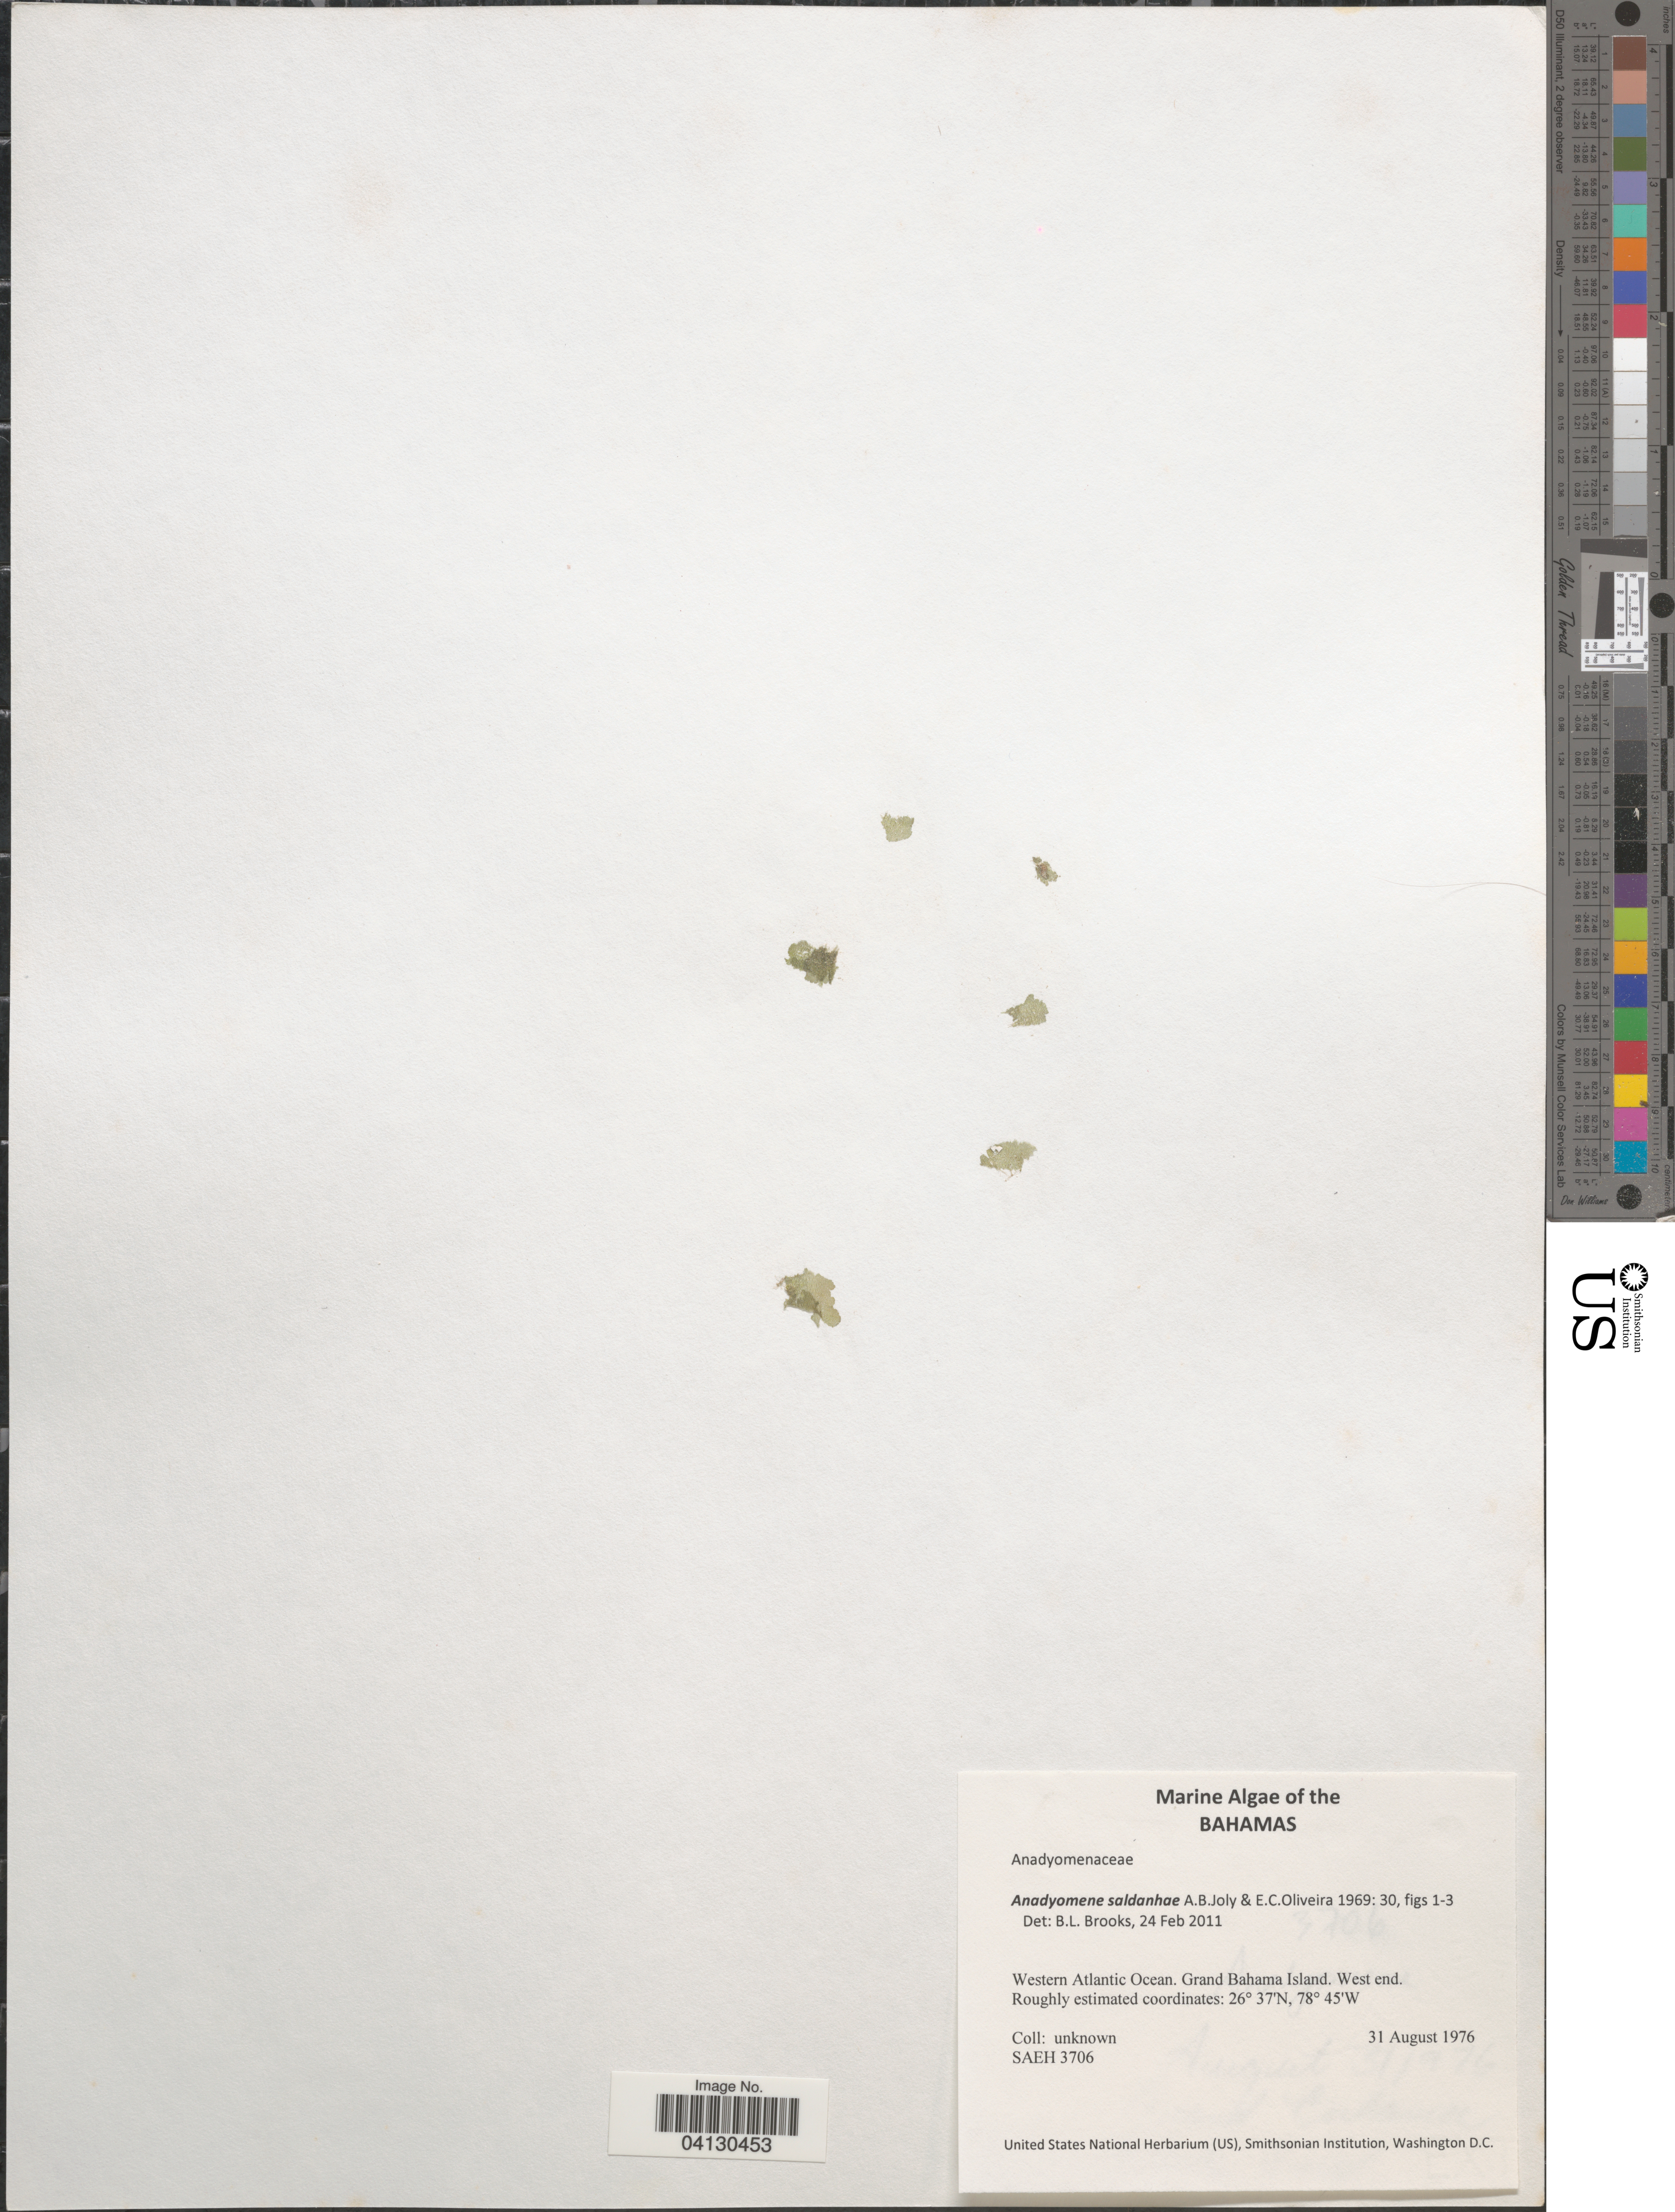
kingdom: Plantae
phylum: Chlorophyta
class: Ulvophyceae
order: Cladophorales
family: Anadyomenaceae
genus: Anadyomene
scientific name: Anadyomene saldanhae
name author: A.B. Joly & E.C. Oliveira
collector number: SAEH3706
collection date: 1976-08-31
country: Bahamas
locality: Western Atlantic Ocean. Grand Bahama Island. West end.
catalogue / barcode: US 329167